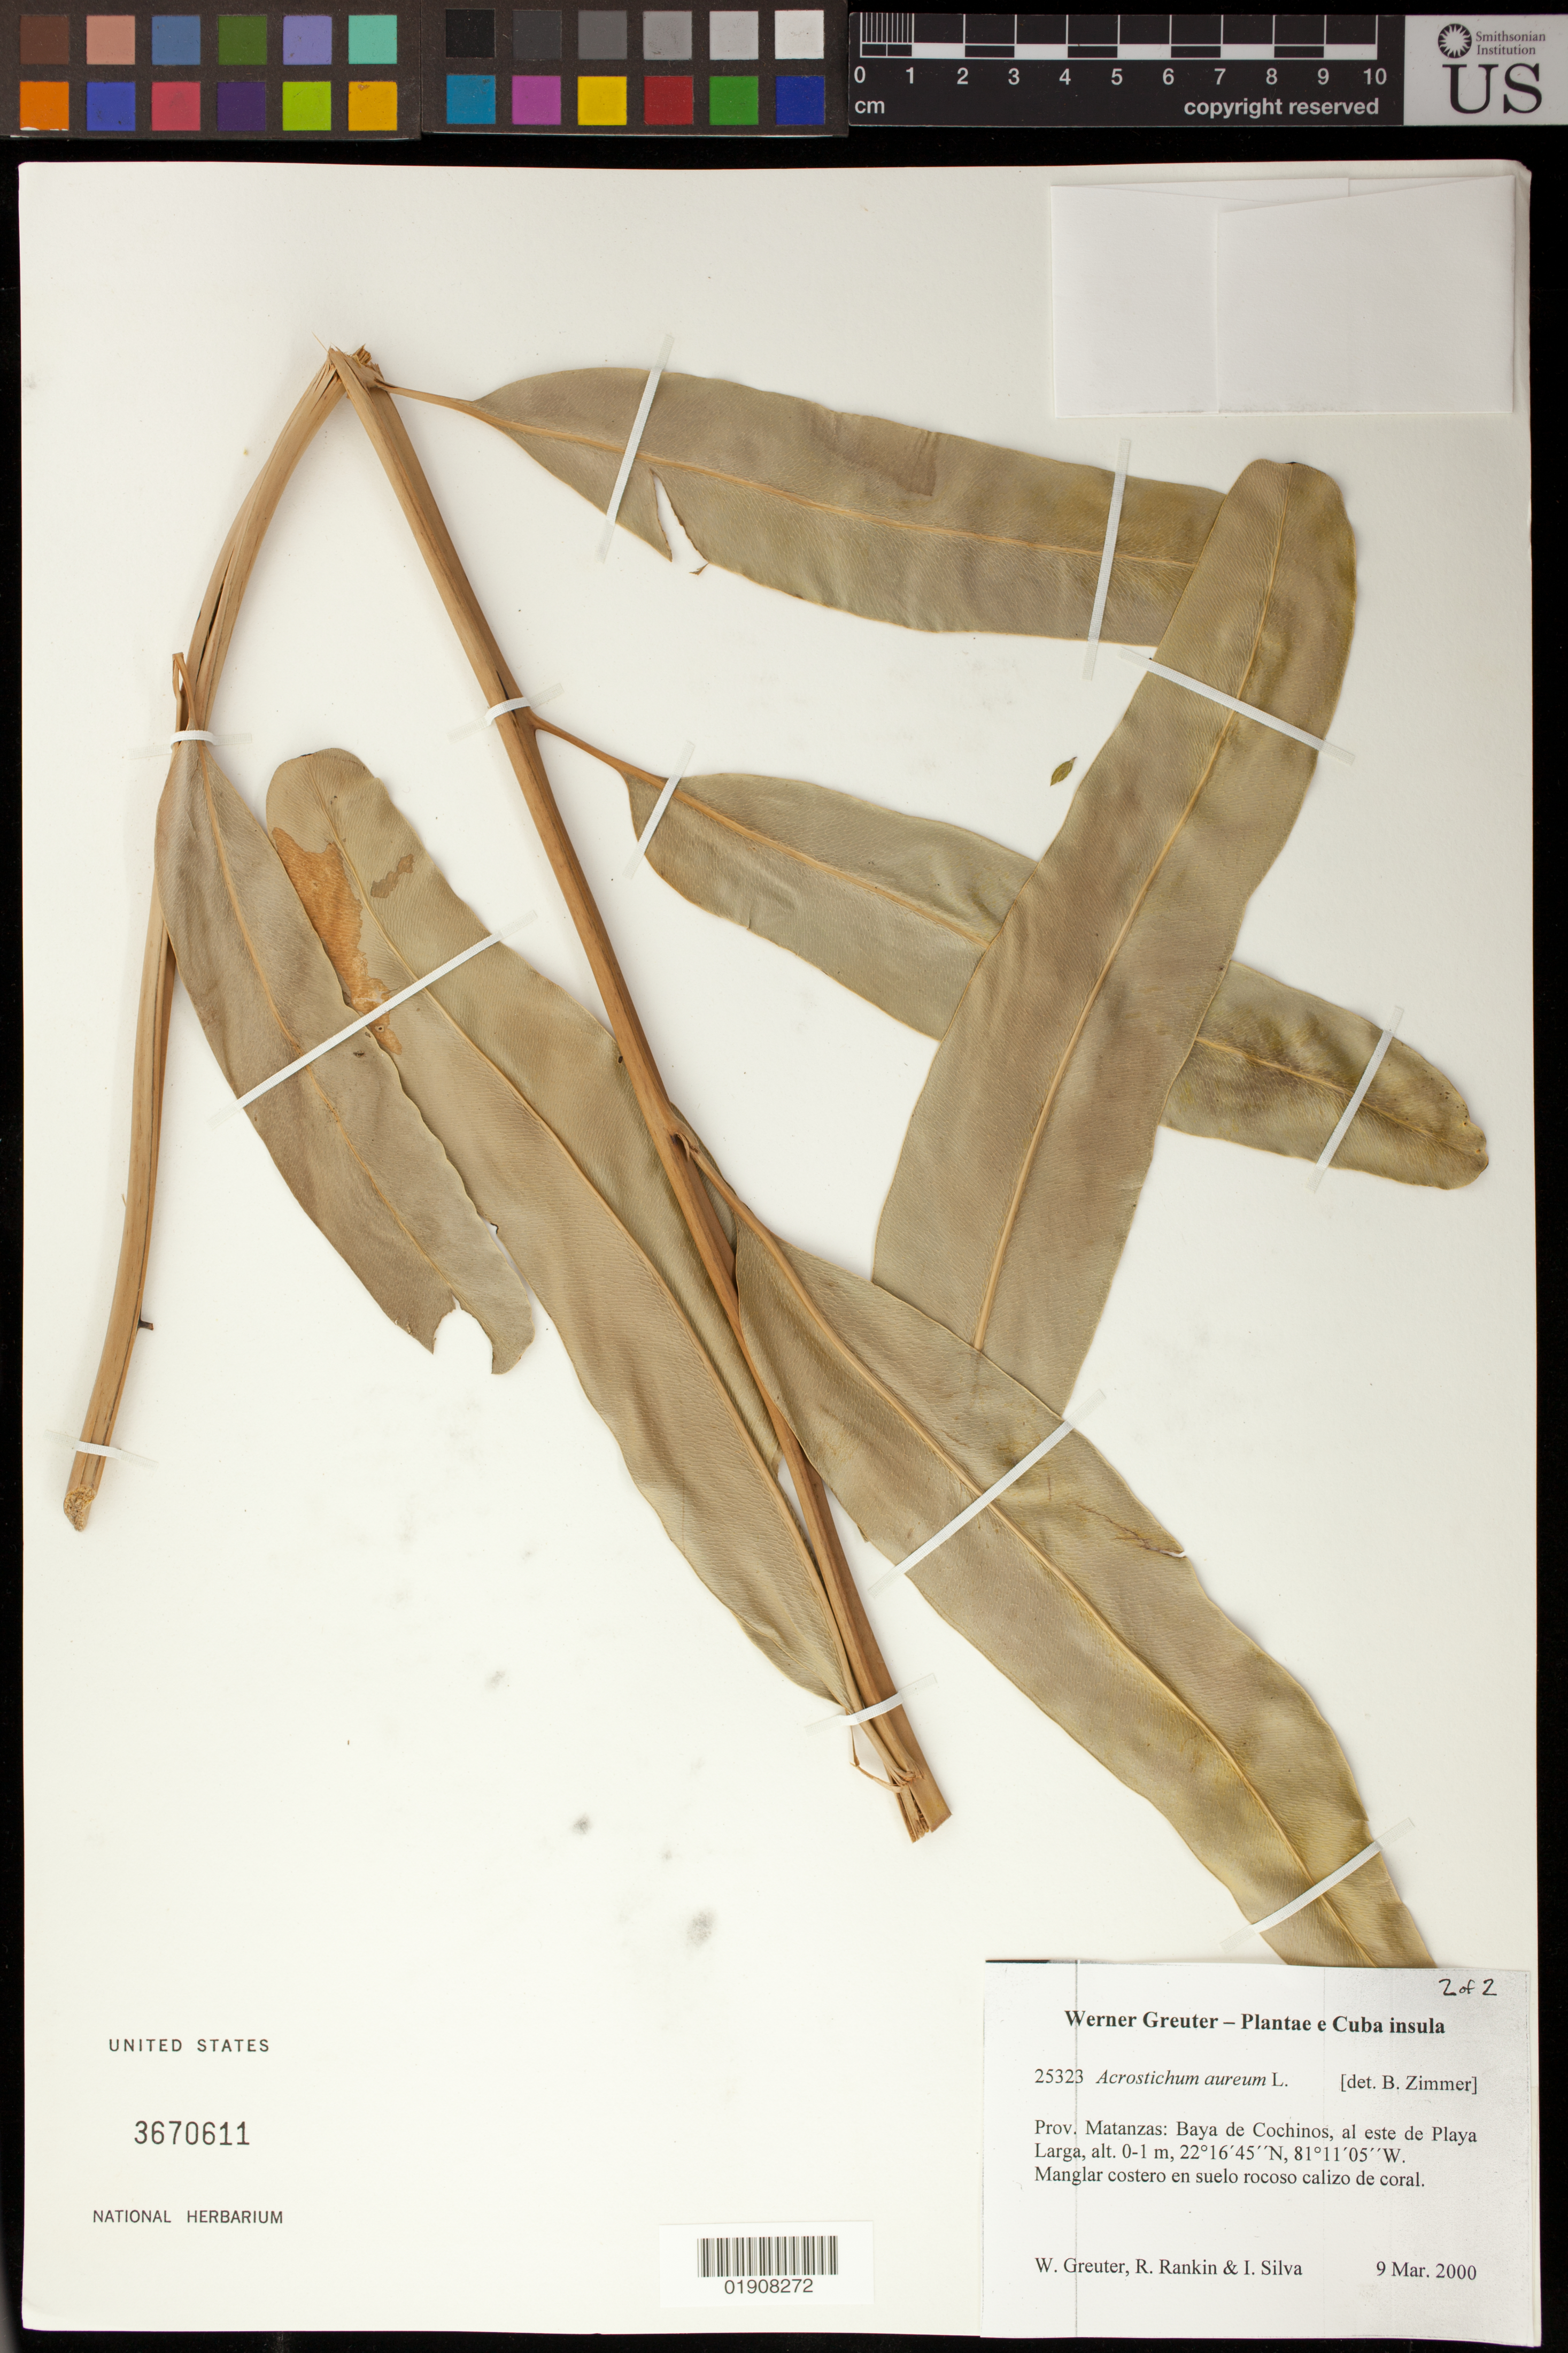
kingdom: Plantae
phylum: Tracheophyta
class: Polypodiopsida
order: Polypodiales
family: Pteridaceae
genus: Acrostichum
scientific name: Acrostichum aureum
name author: L.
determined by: Zimmer, B.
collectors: W. R. Greuter, R. Rankin Rodriguez & I. Silva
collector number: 25323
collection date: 2000-03-09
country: Cuba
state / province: Matanzas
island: Cuba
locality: Baya de Cochinos, al este de Playa Larga.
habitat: Manglar costero en suelo rocoso calizo de coral.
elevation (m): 0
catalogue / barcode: US 3670611